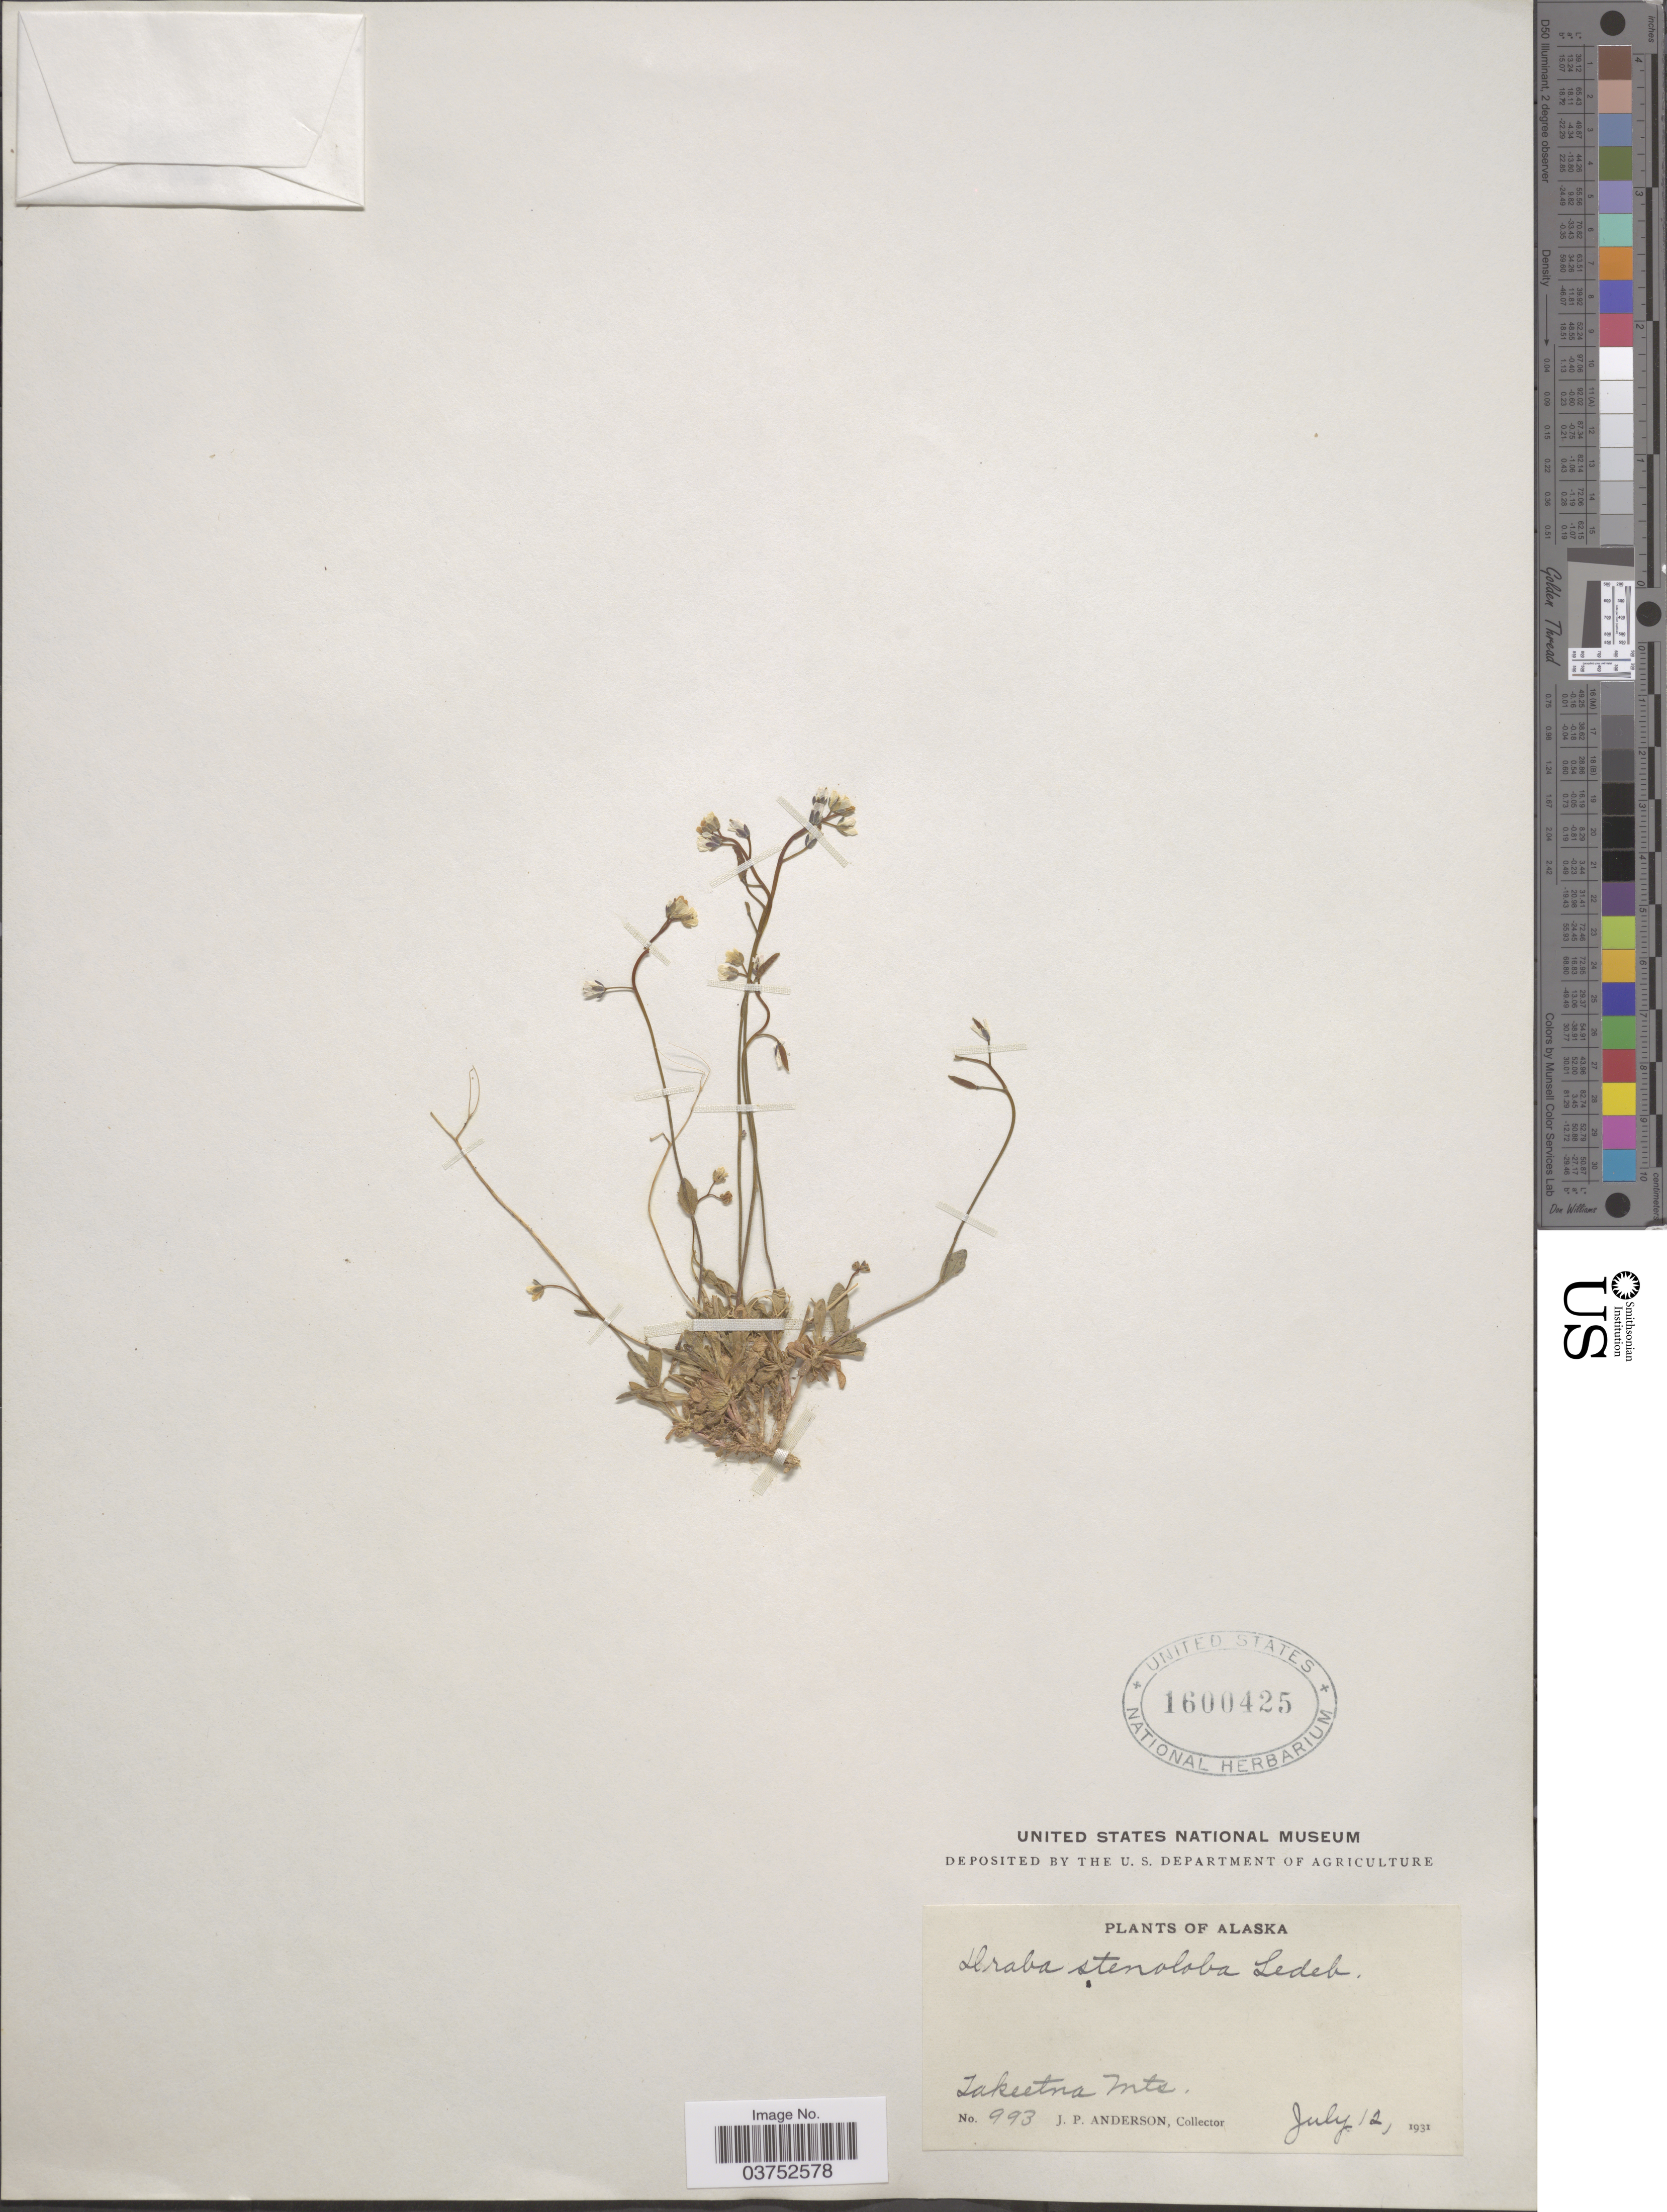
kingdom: Plantae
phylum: Tracheophyta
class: Magnoliopsida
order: Brassicales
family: Brassicaceae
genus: Draba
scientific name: Draba stenoloba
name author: Ledeb.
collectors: J. P. Anderson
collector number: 993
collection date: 1931-07-12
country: United States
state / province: Alaska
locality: Takeetna Mts.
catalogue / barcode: US 1600425